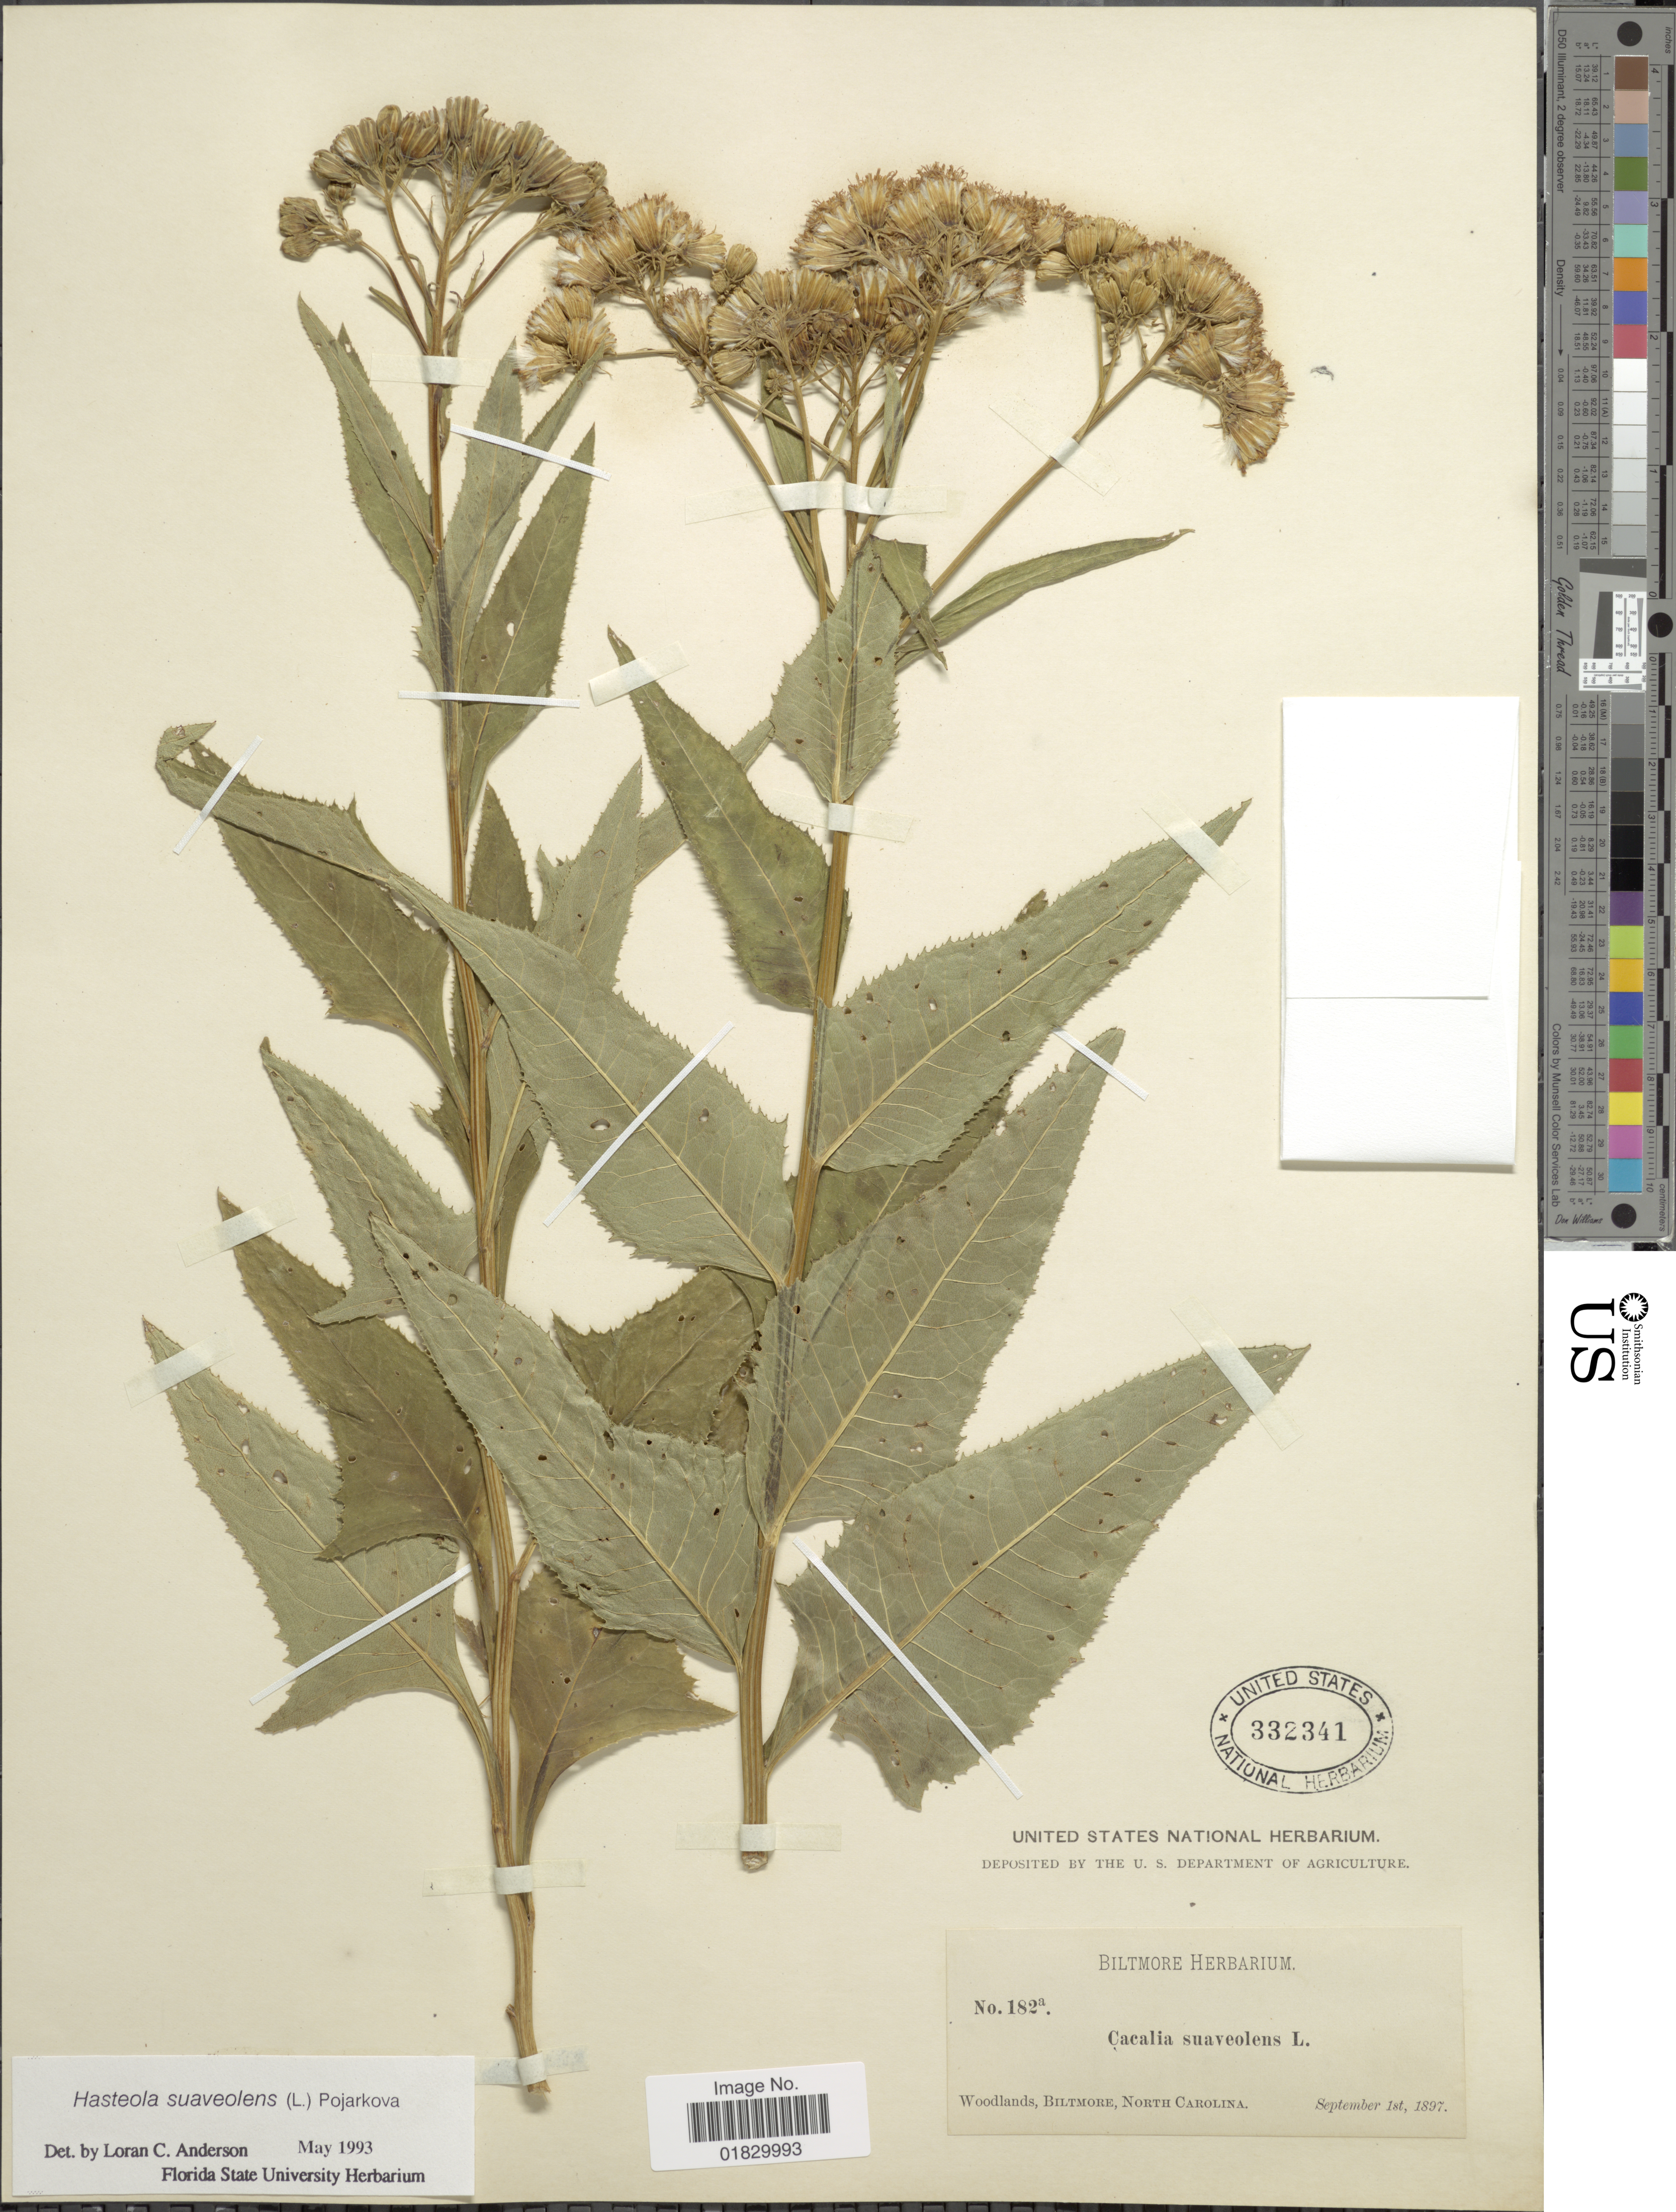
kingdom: Plantae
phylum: Tracheophyta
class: Magnoliopsida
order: Asterales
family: Asteraceae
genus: Hasteola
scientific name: Hasteola suaveolens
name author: (L.) Pojark.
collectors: ex herb. Biltmore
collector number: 182a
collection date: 1897-09-01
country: United States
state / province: North Carolina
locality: Woodlands, Biltmore, North Carolina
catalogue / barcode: US 332341